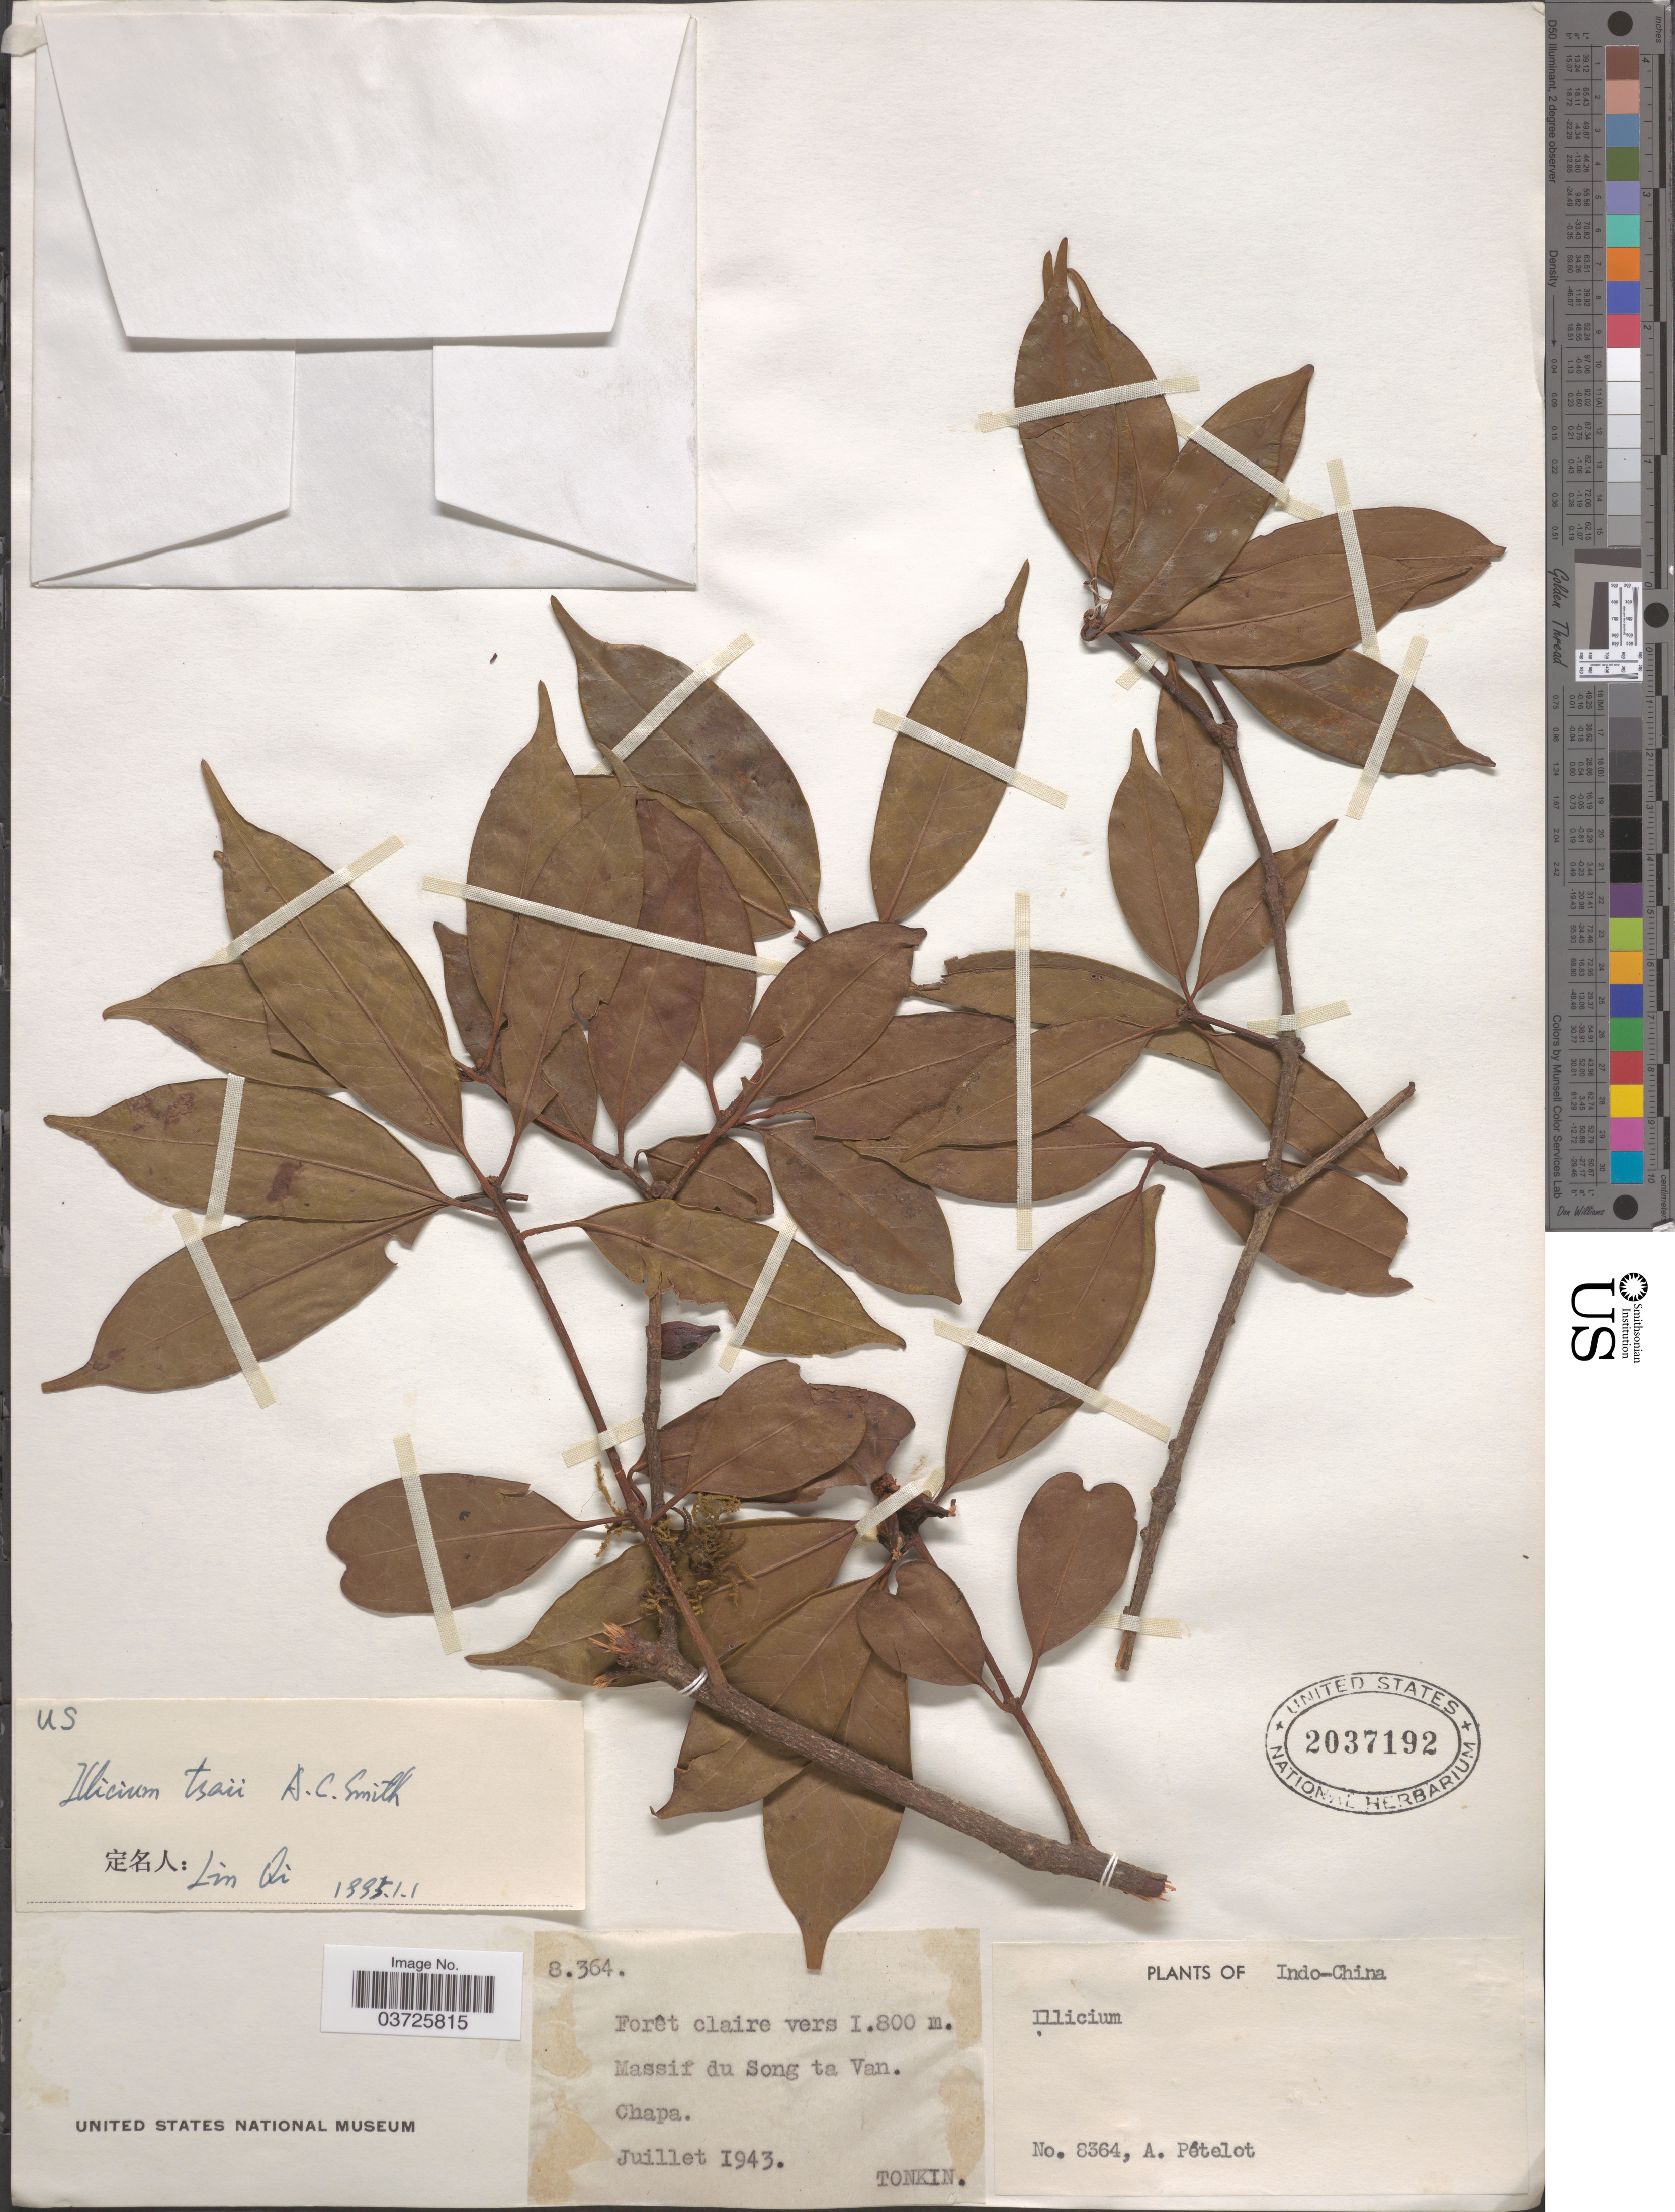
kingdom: Plantae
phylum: Tracheophyta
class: Magnoliopsida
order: Austrobaileyales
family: Schisandraceae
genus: Illicium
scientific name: Illicium tsaii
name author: A.C. Sm.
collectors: A. Petelot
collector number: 8364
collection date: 1943-07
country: Vietnam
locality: Indo-China. Massif du Song ta Van. Chapa. Tonkin.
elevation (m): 1800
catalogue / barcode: US 2037192